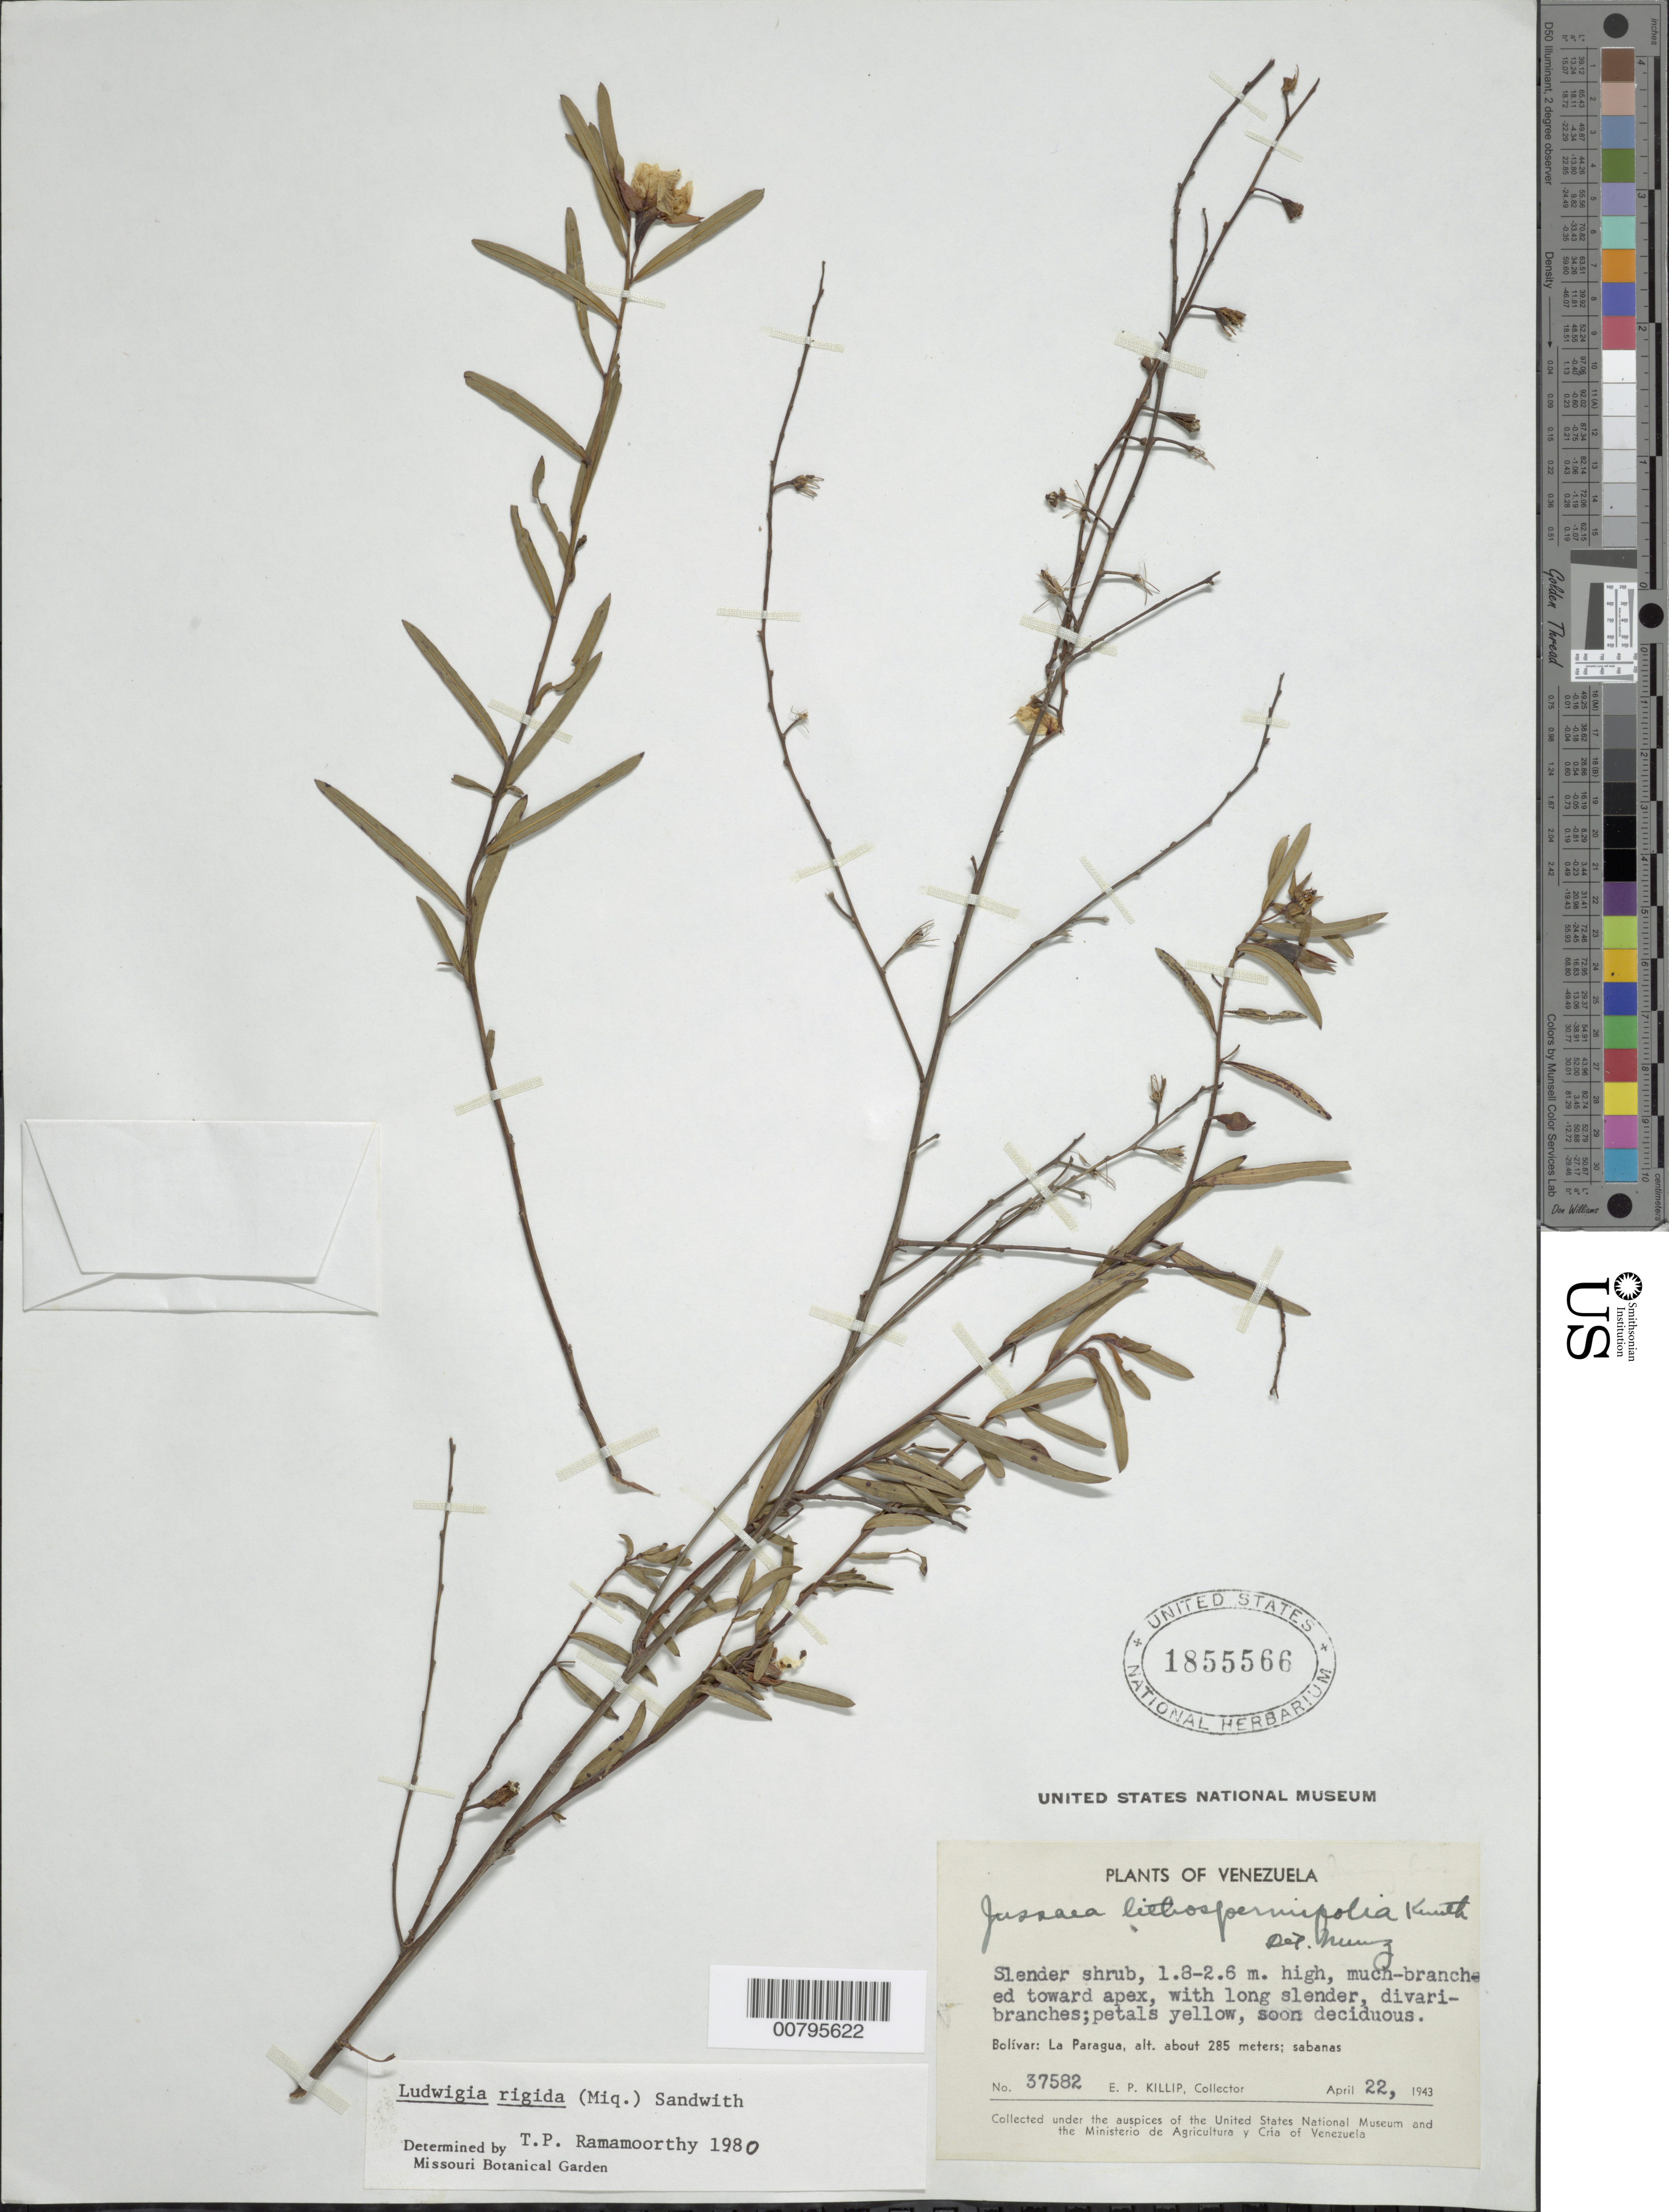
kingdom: Plantae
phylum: Tracheophyta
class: Magnoliopsida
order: Myrtales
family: Onagraceae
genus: Ludwigia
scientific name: Ludwigia rigida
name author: (Miq.) Sandwith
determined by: Ramamoorthy, T. P.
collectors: E. P. Killip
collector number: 37582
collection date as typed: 22-Apr-43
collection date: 1943-04-22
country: Venezuela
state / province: Bolívar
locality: La Paragua, along Río Paragua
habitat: Sabanas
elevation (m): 285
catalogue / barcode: US 1855566